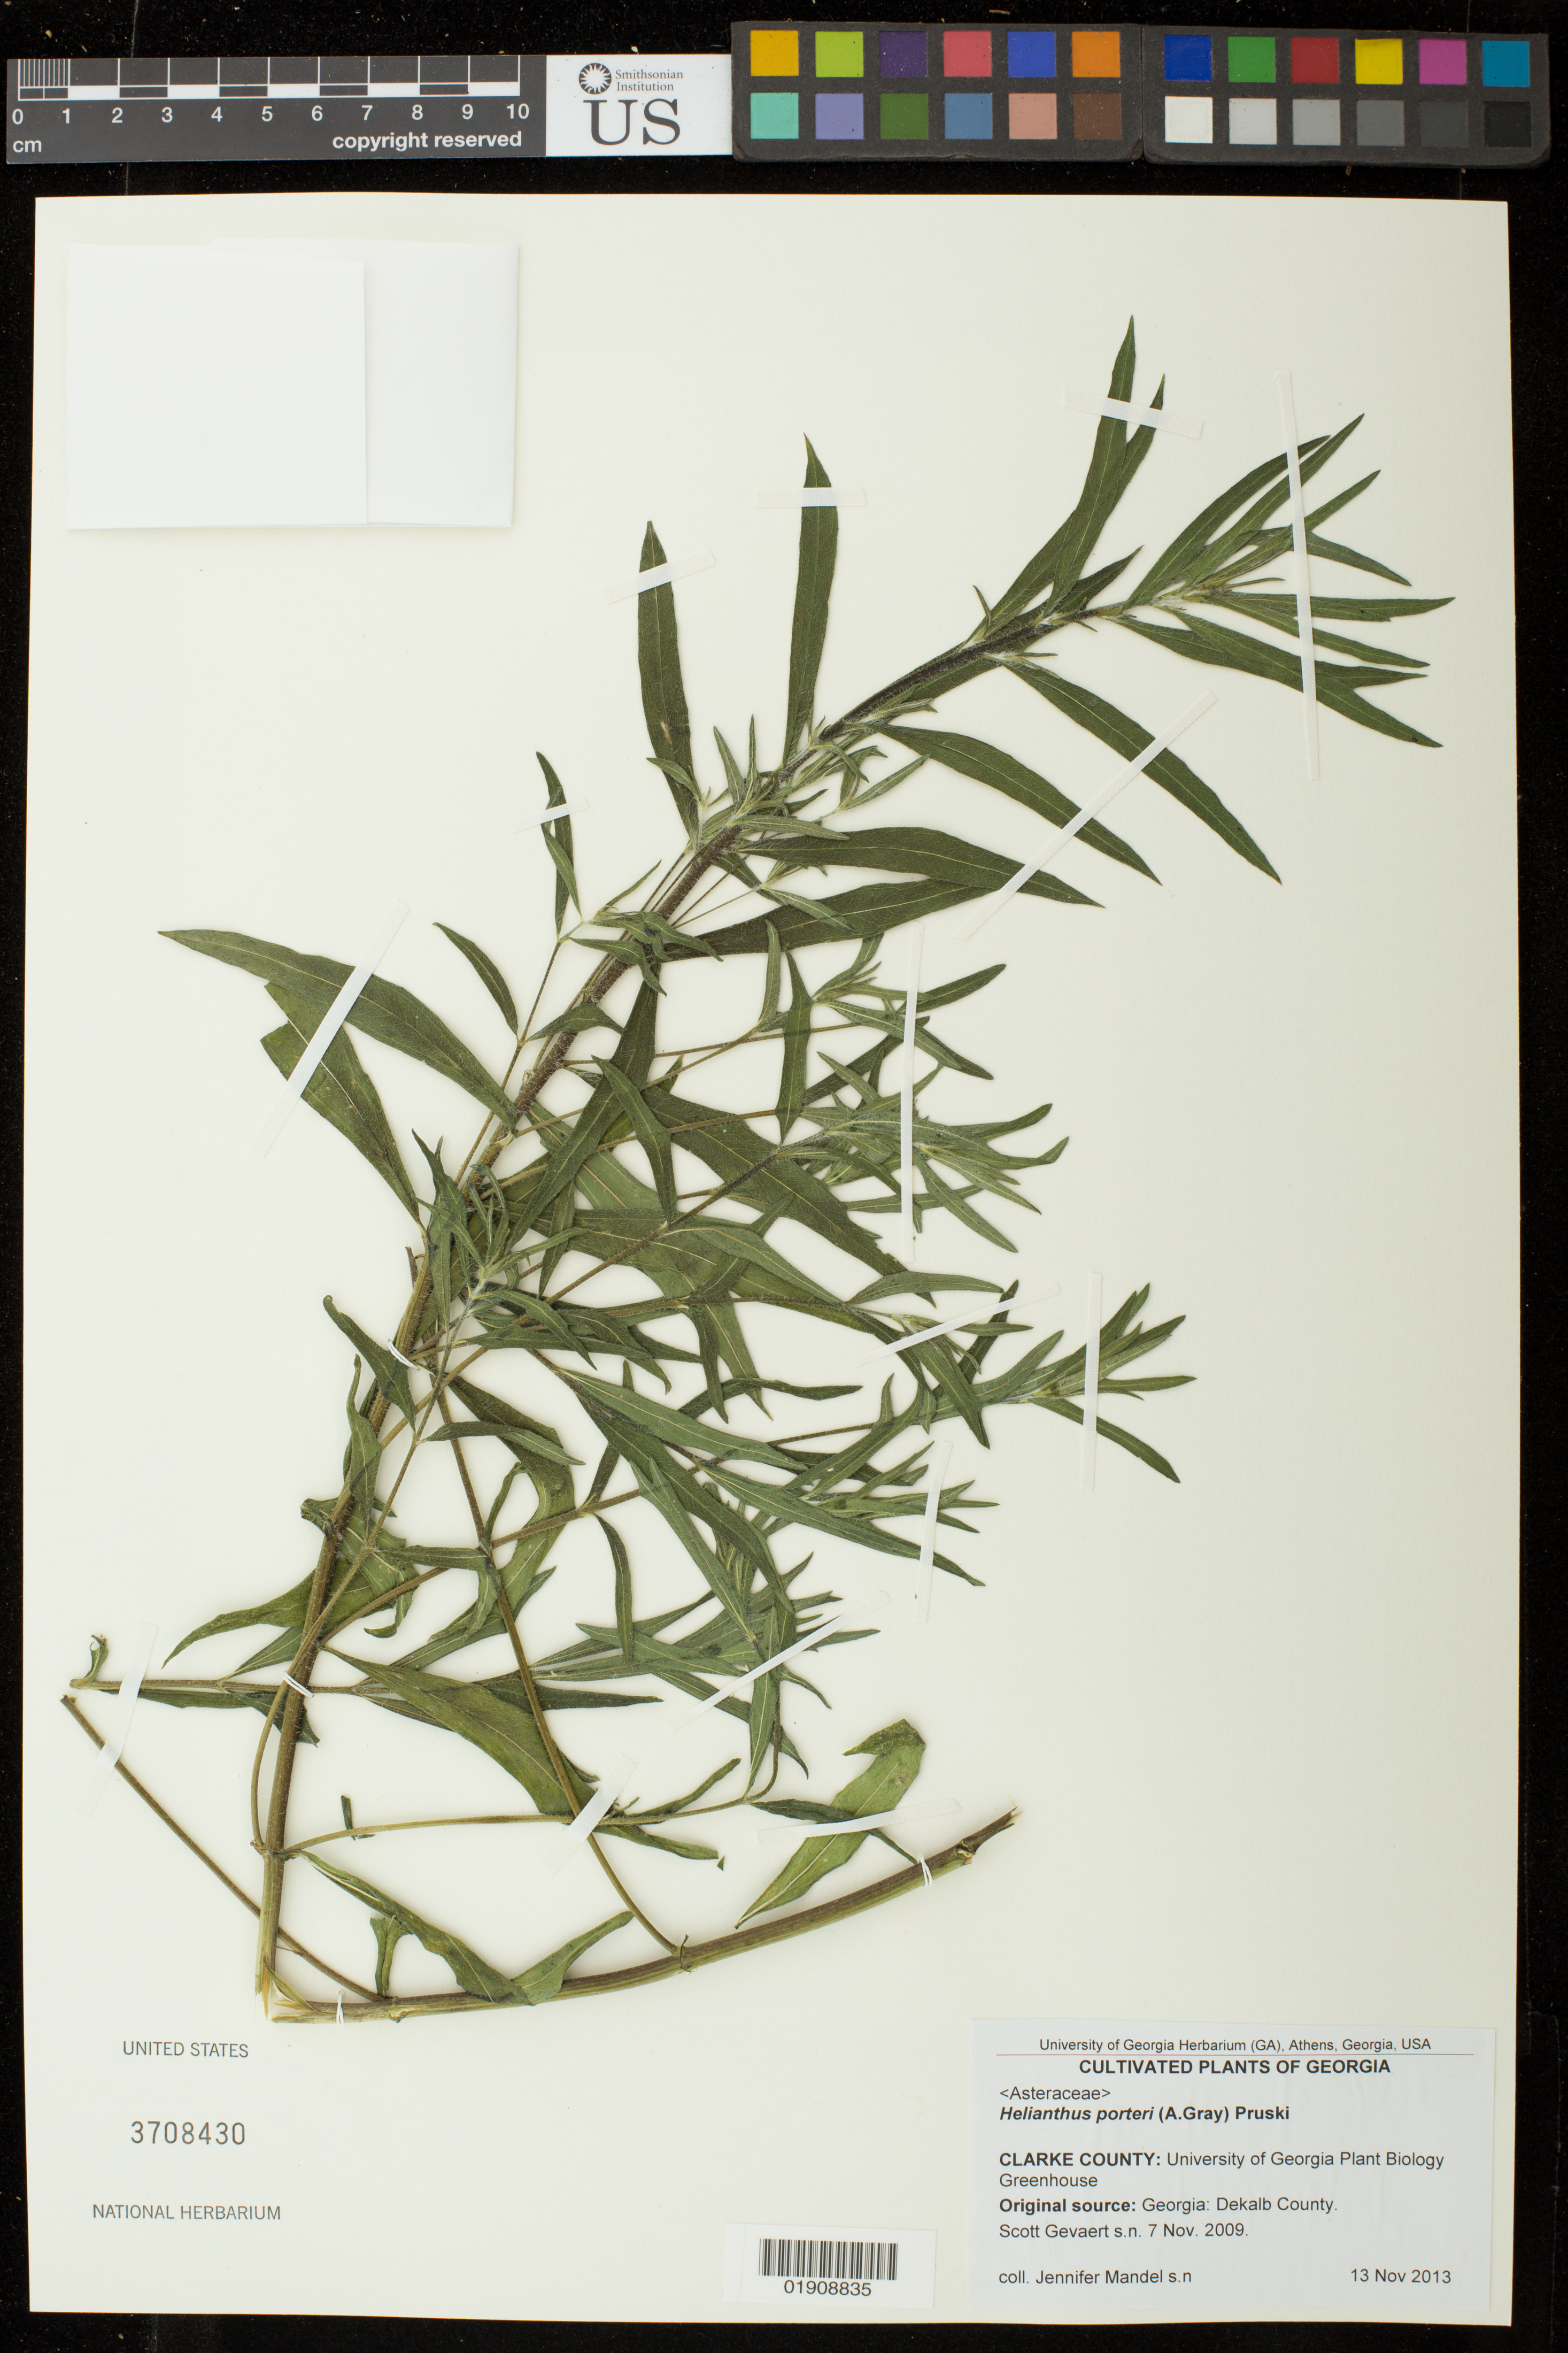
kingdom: Plantae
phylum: Tracheophyta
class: Magnoliopsida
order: Asterales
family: Asteraceae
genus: Helianthus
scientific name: Helianthus porteri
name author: (A. Gray) Pruski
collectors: J. Mandel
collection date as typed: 3 December 2013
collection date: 2013-12-03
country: United States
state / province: Georgia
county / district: Clarke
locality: University of Georgia Plant Biology Greenhouse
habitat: Orig. source: Georgia: Dekalb Co. - Sott Gevaert s.n. 7 Nov 2009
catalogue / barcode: US 3708430